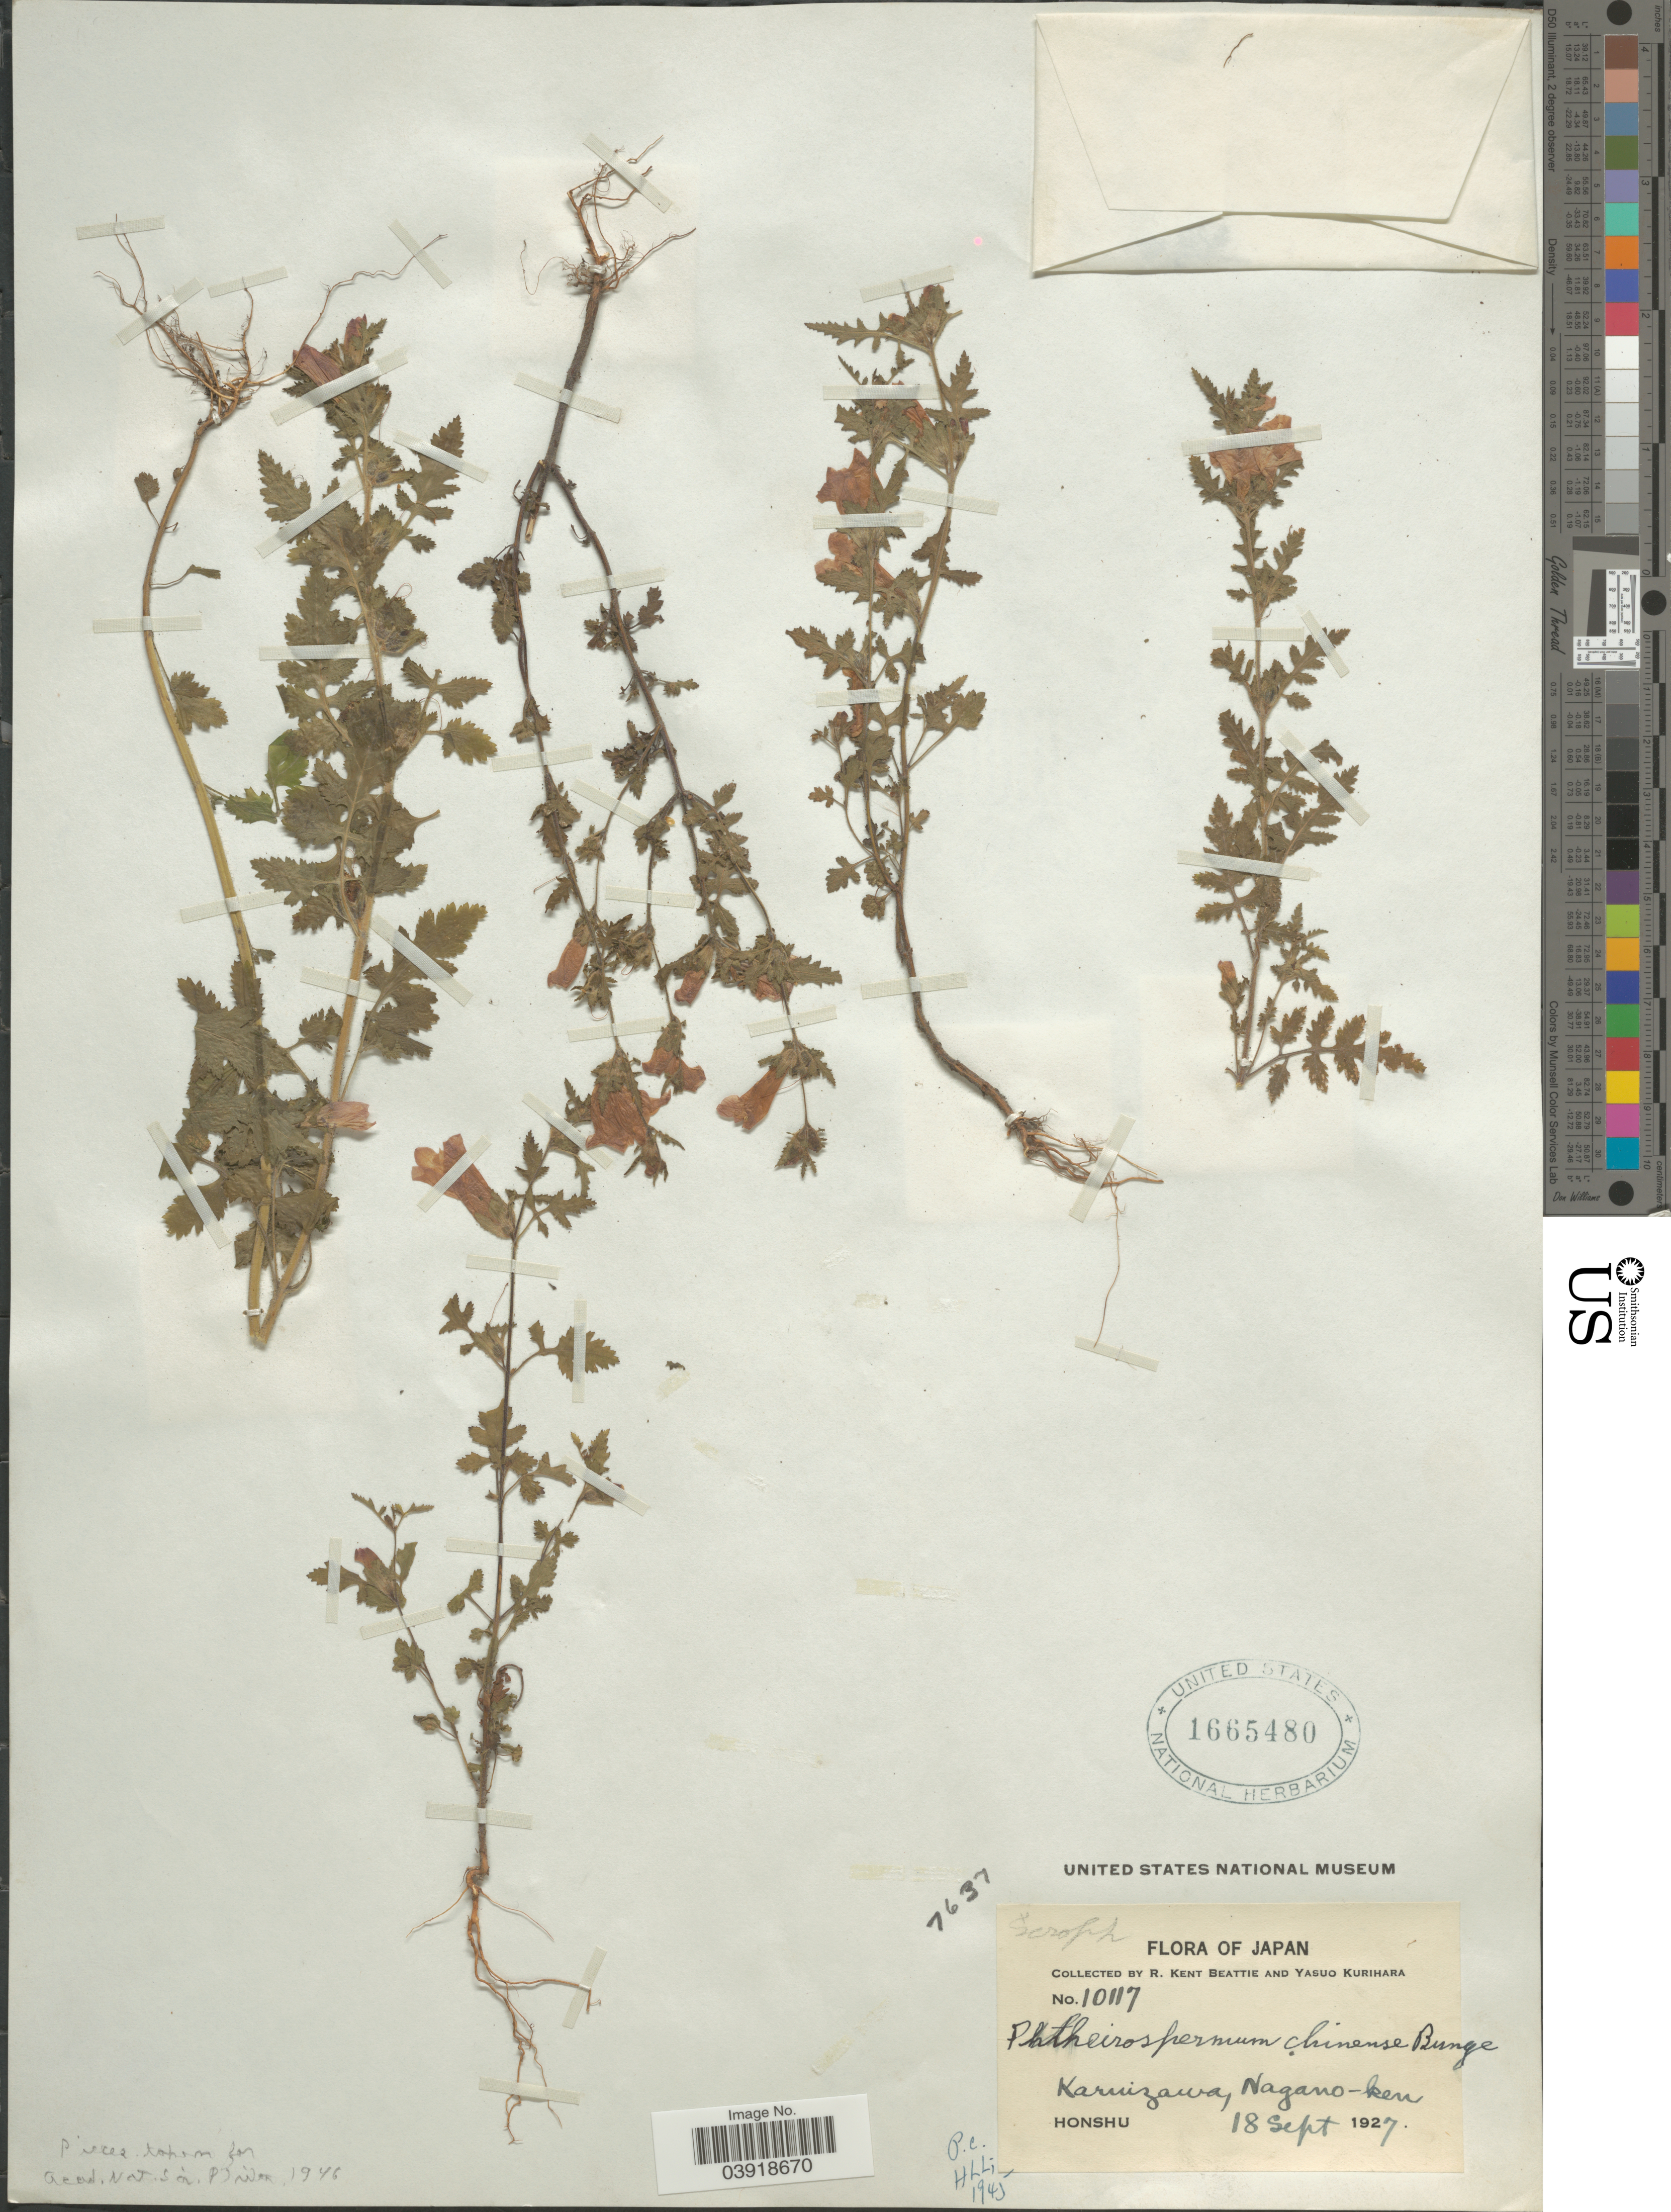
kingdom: Plantae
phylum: Tracheophyta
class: Magnoliopsida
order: Lamiales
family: Orobanchaceae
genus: Phtheirospermum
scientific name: Phtheirospermum chinense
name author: Bunge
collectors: R. K. Beattie & Y. Kurihara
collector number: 10117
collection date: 1927-09-18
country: Japan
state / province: Nagano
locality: Karuizawa, Nagano-ken. Honshu.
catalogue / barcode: US 1665480